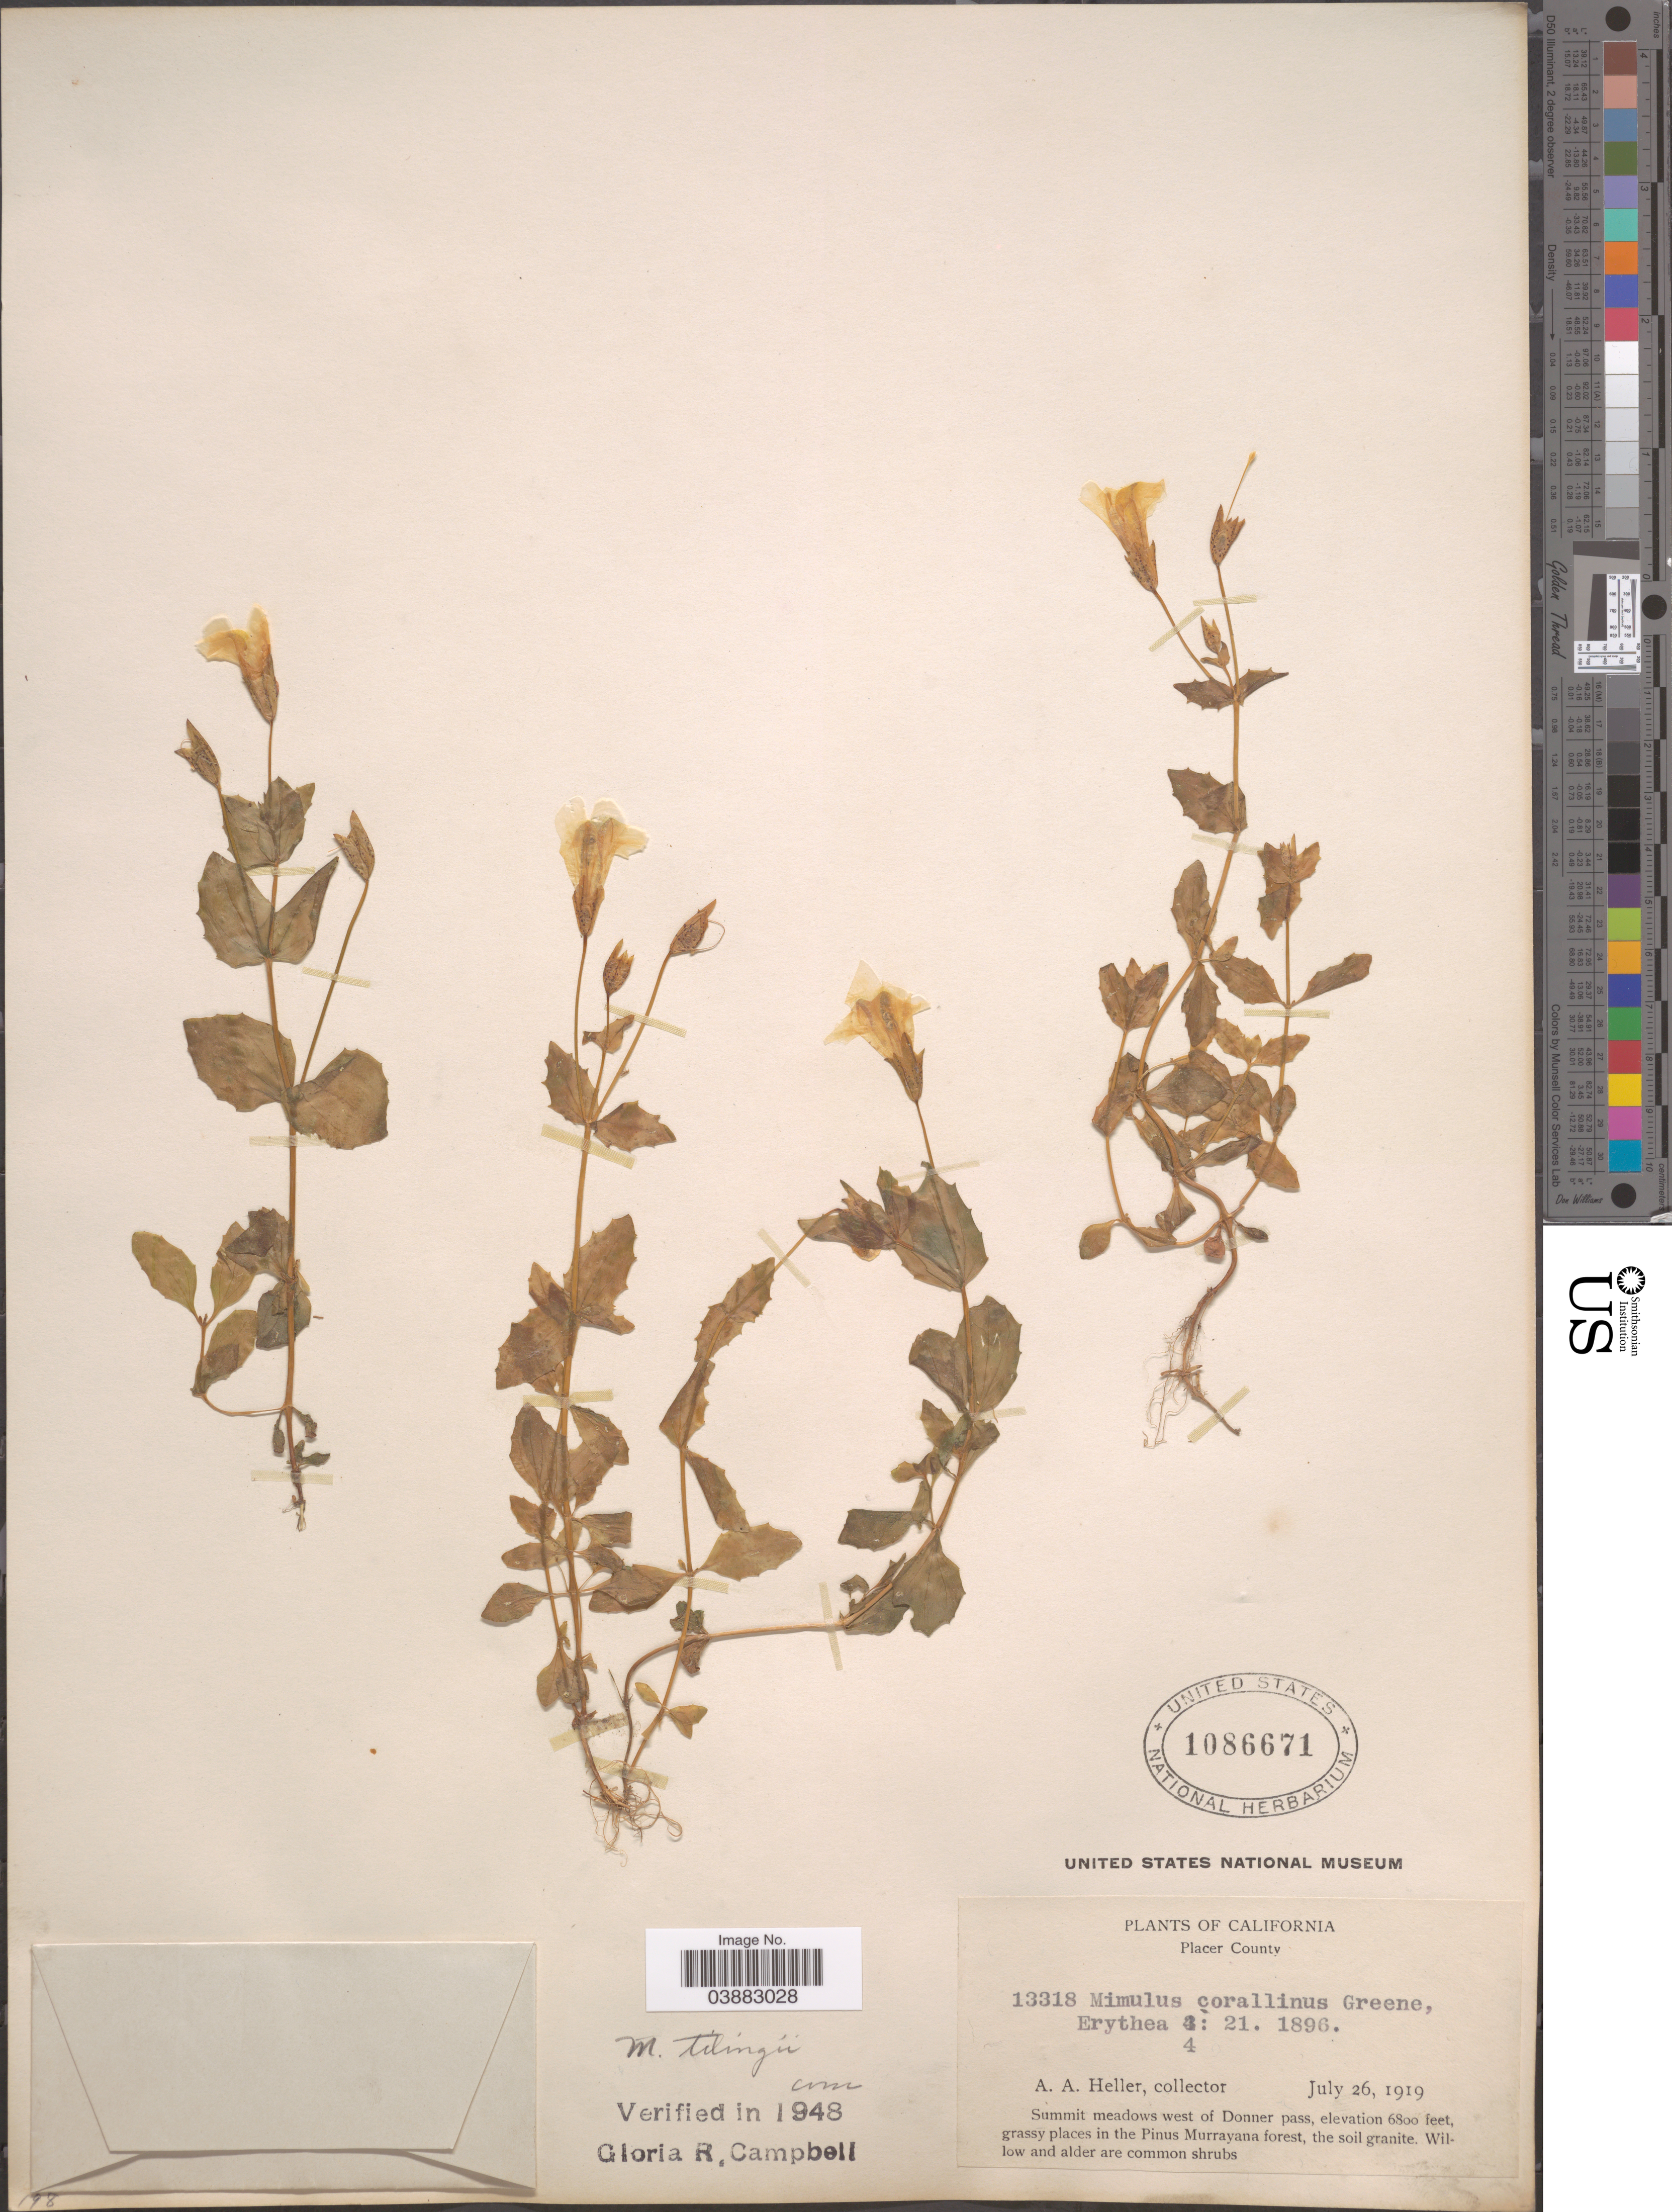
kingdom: Plantae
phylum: Tracheophyta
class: Magnoliopsida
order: Lamiales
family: Phrymaceae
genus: Mimulus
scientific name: Mimulus tilingii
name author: Regel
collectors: A. A. Heller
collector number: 13318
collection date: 1919-07-26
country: United States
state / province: California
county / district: Placer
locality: Placer County. Summit meadows west of Donner pass.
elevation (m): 2073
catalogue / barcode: US 1086671